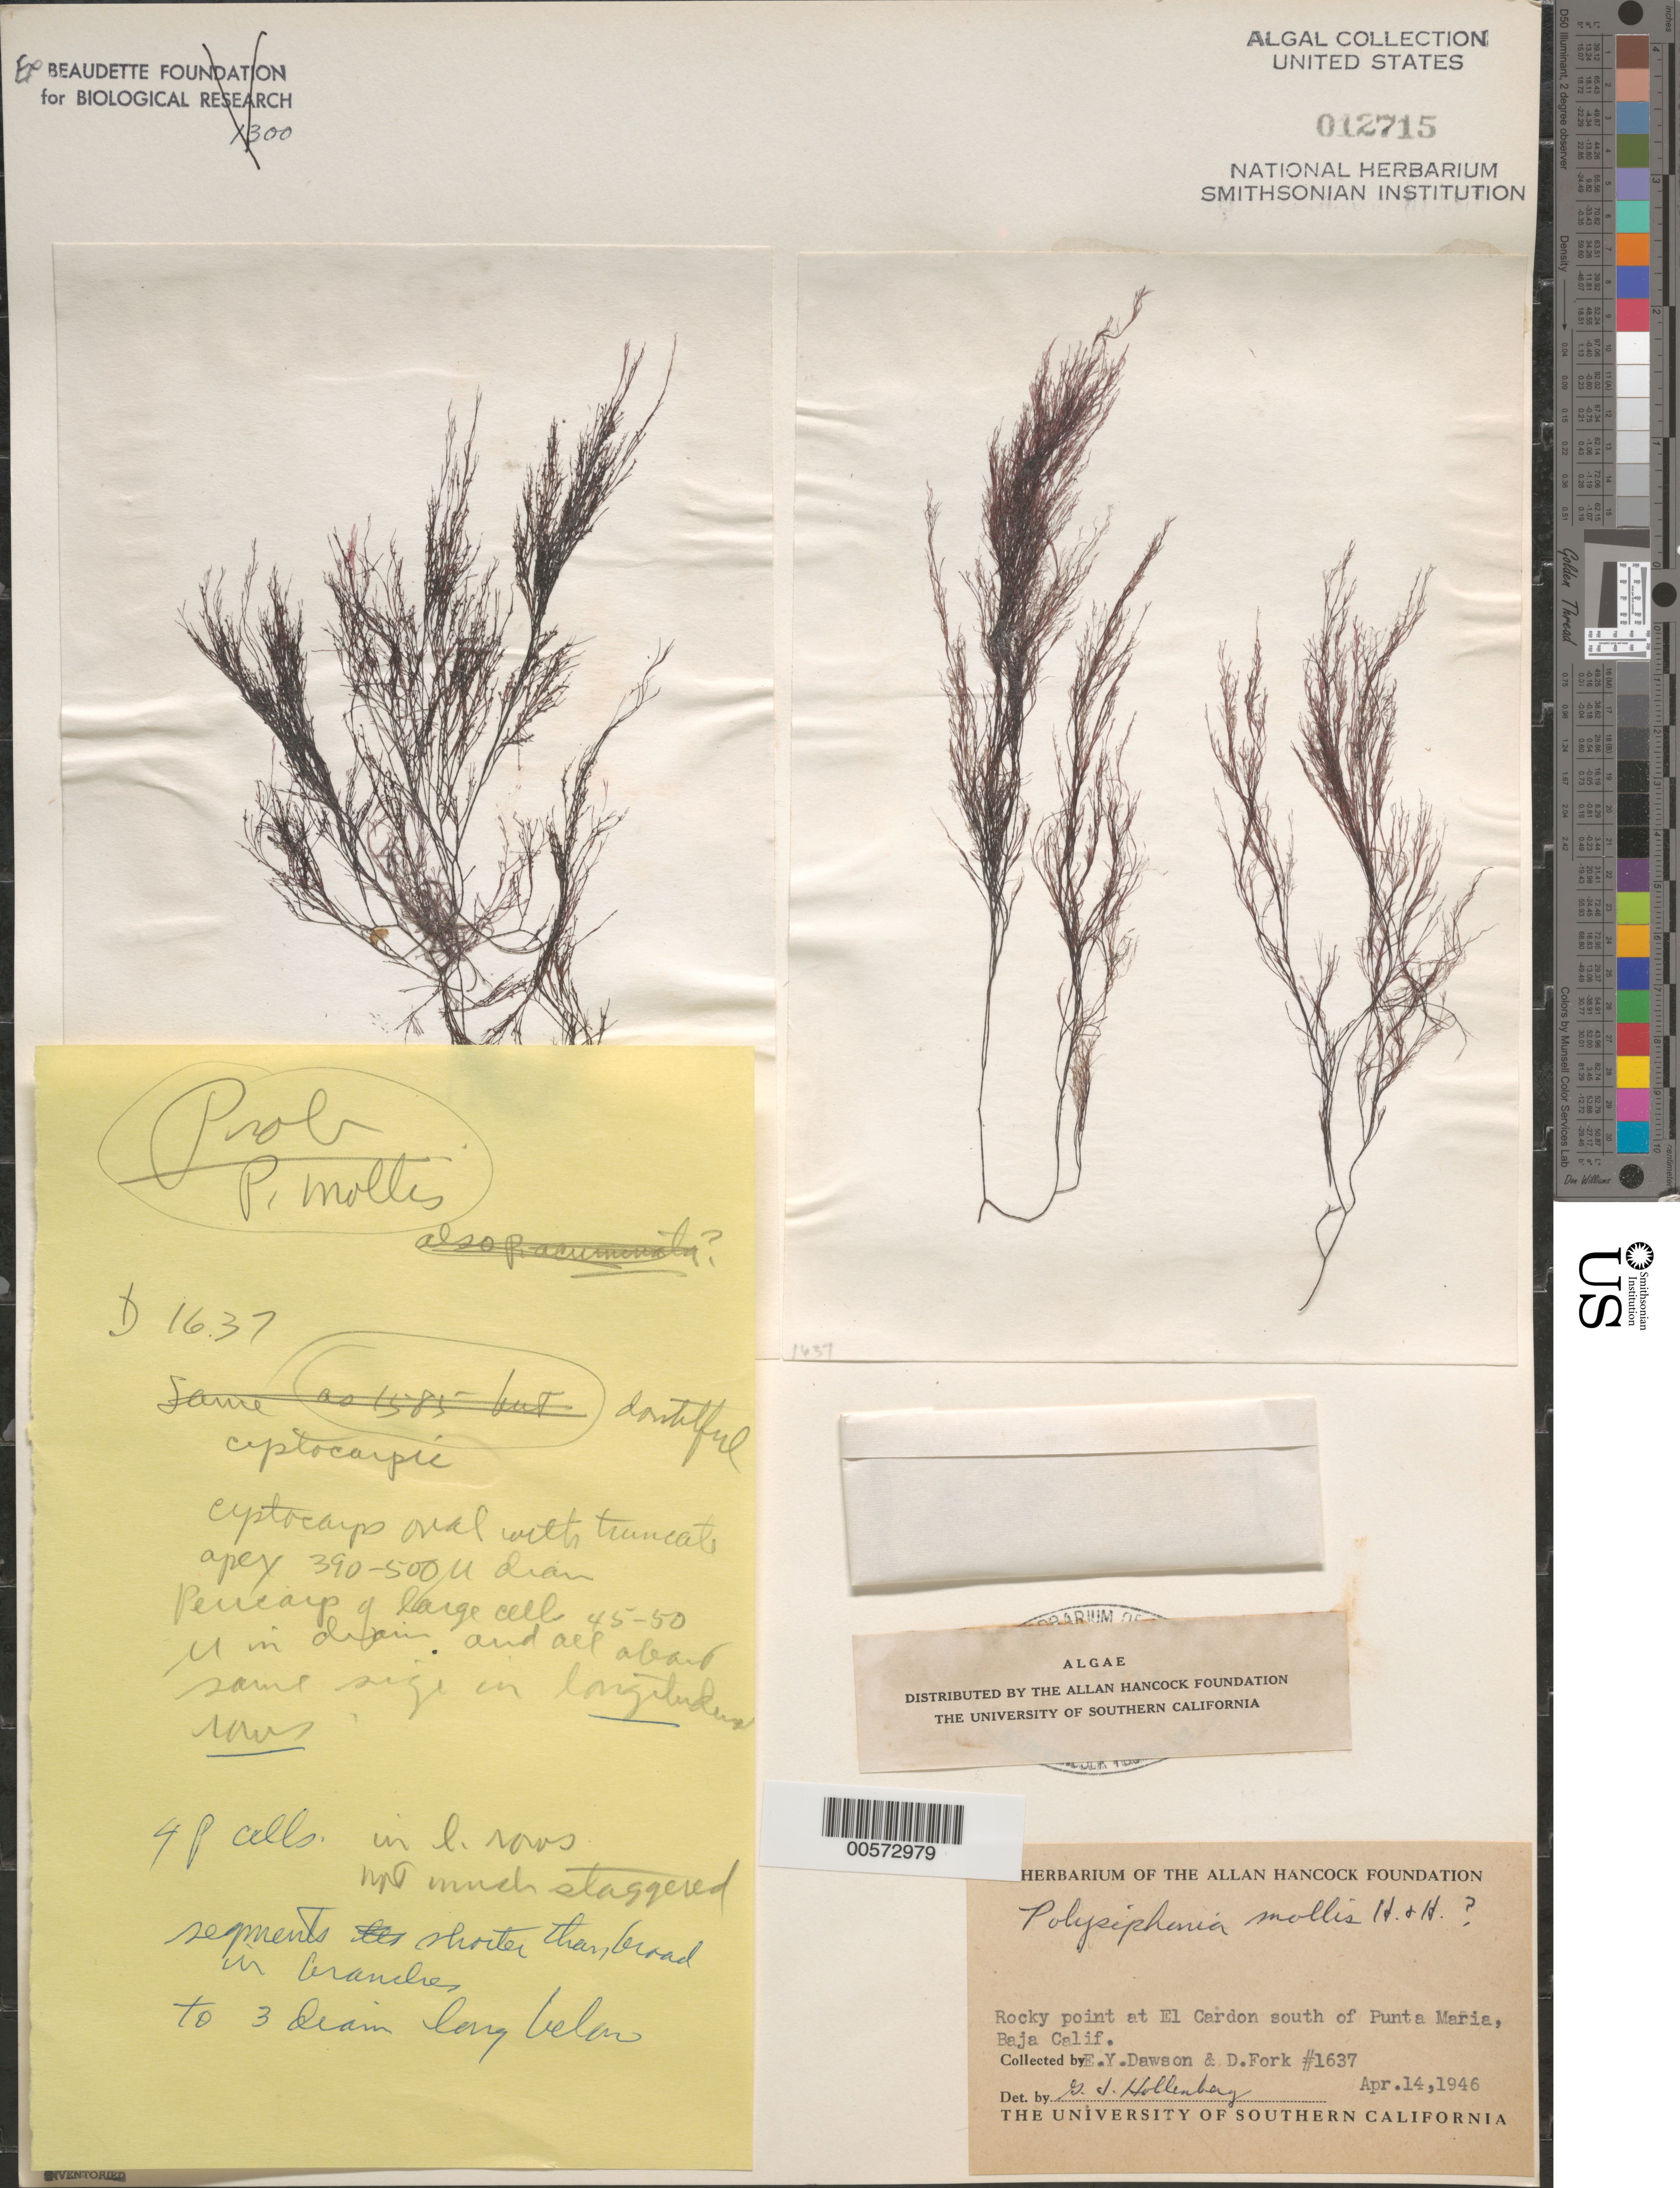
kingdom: Plantae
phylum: Rhodophyta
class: Florideophyceae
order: Ceramiales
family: Rhodomelaceae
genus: Polysiphonia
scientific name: Polysiphonia mollis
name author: Hook. f. & Harv.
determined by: Hollenberg, George J.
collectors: E. Y. Dawson & D. Fork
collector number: EYD 1637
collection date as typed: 14 Apr 1946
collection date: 1946-04-14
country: Mexico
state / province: Baja California Norte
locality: El Cardon, south of Punta Maria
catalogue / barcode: US 12715